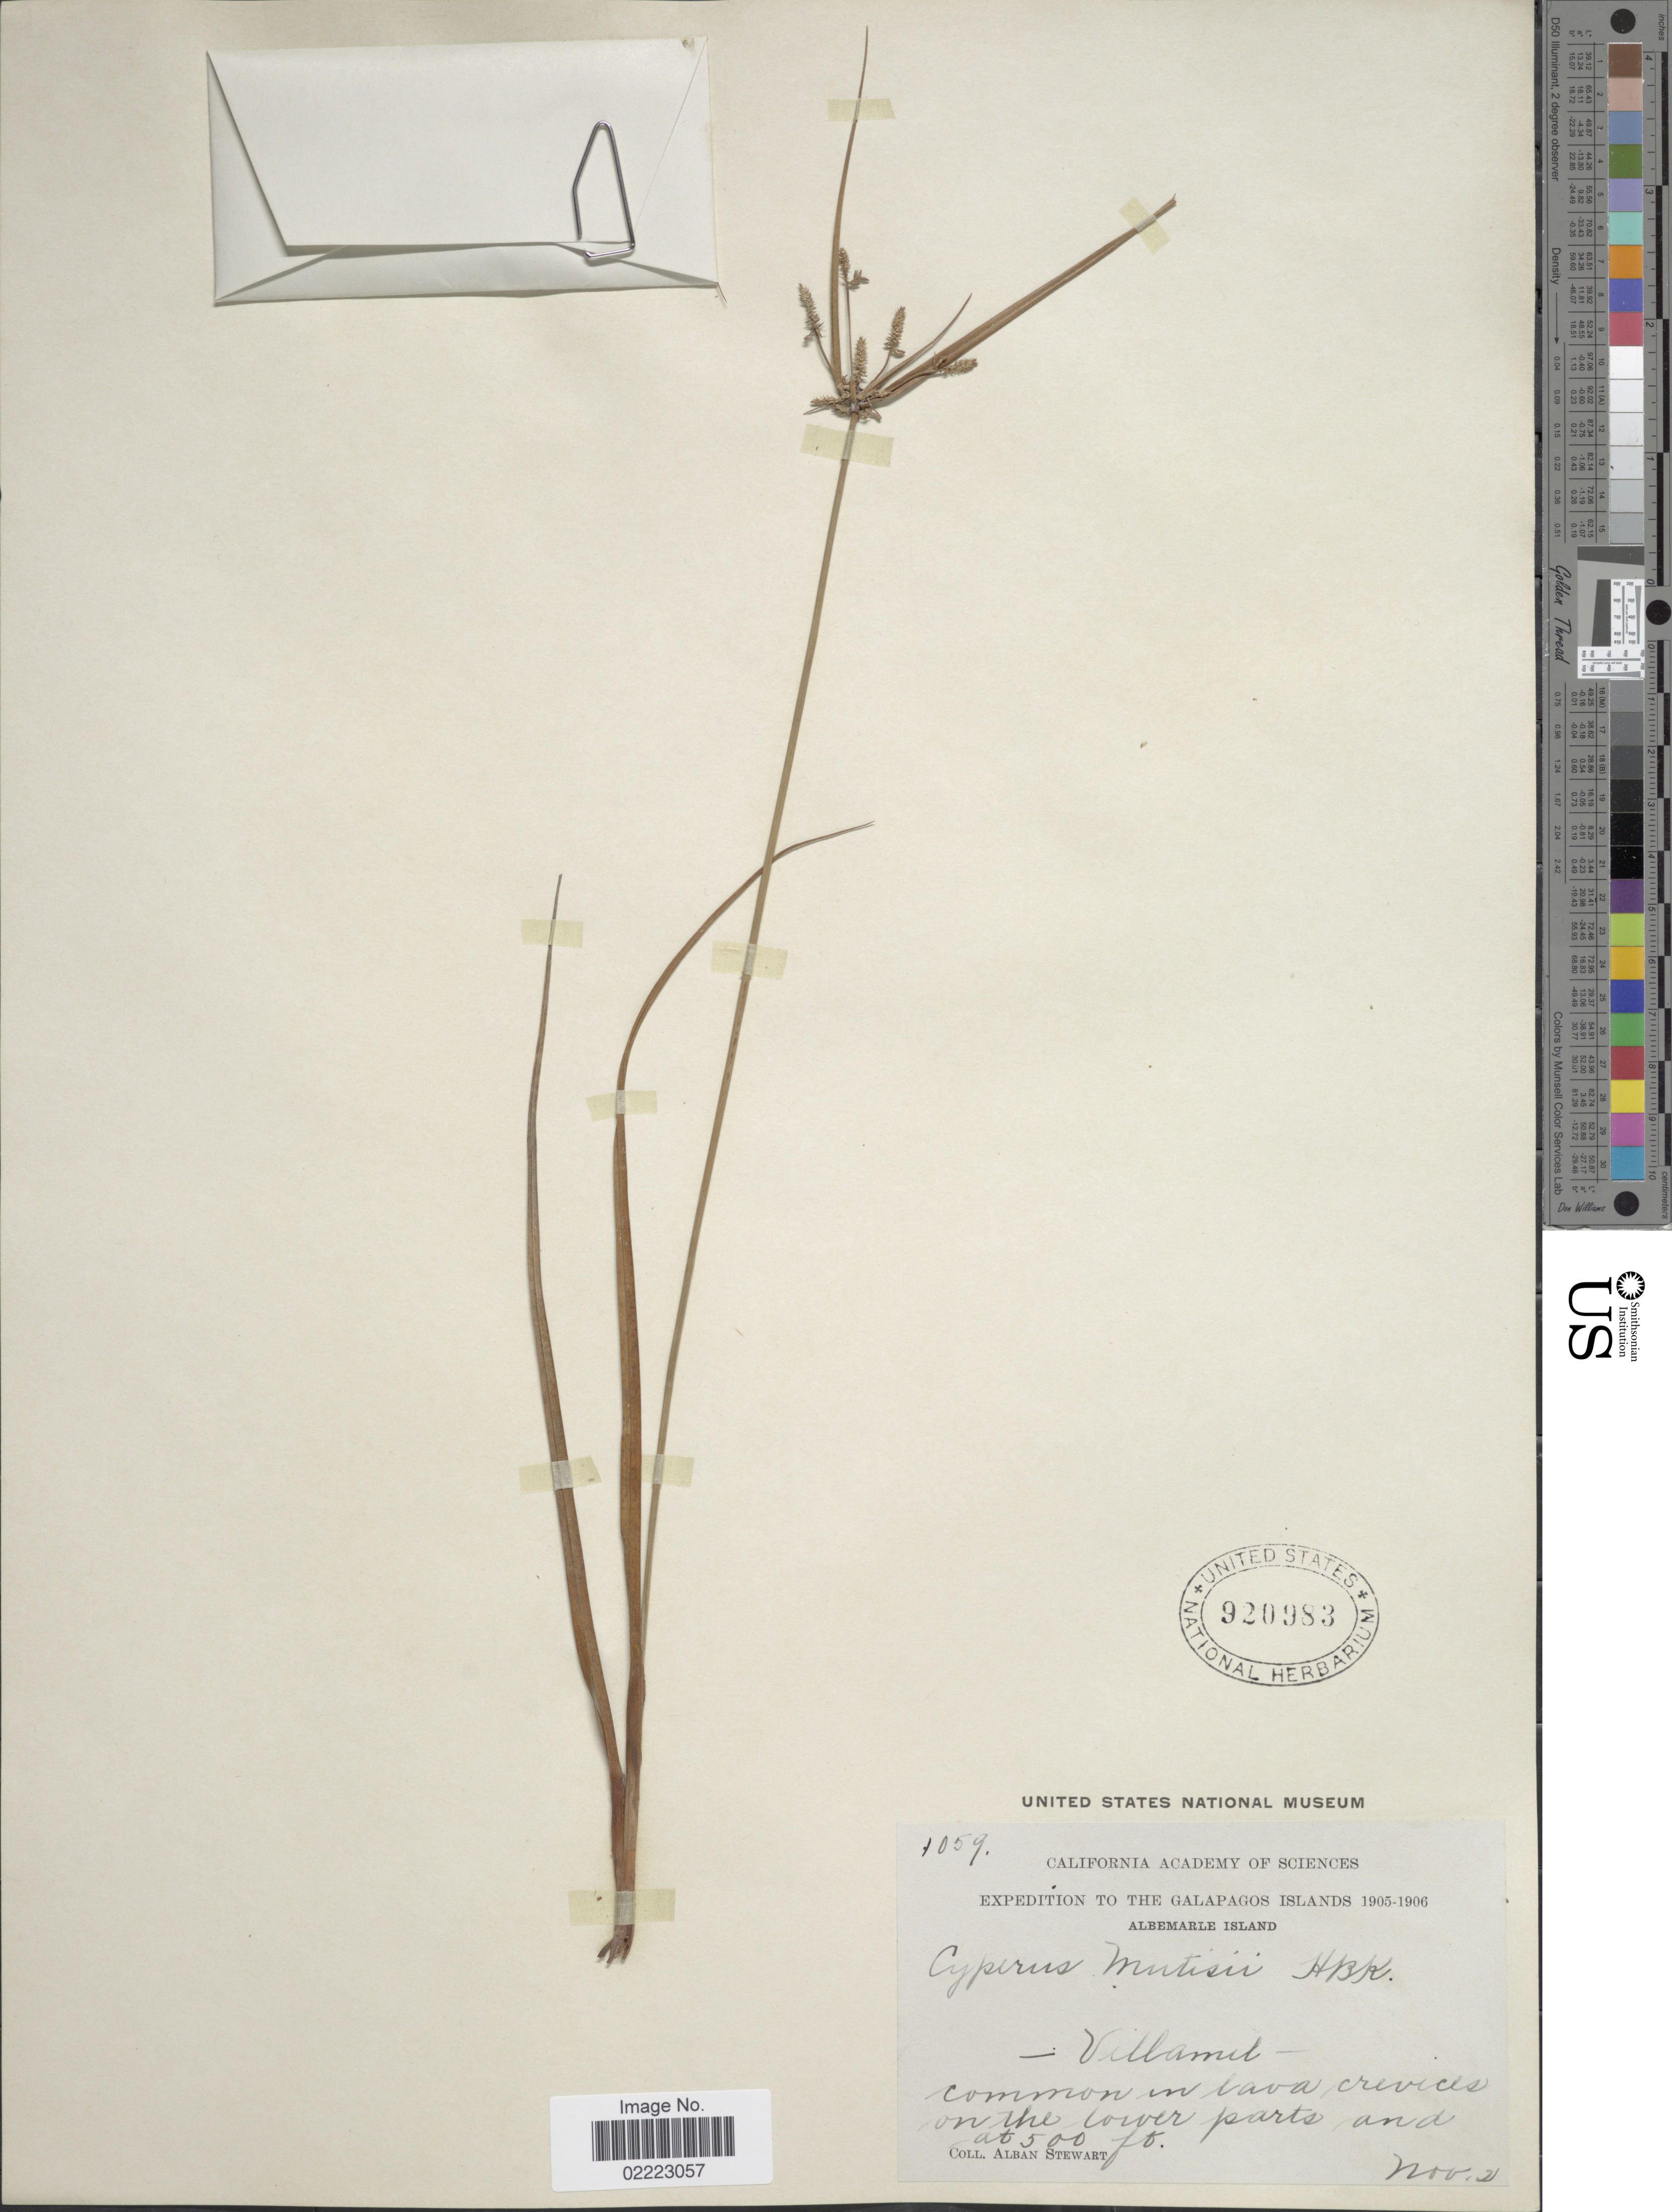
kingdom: Plantae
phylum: Tracheophyta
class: Liliopsida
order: Poales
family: Cyperaceae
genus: Cyperus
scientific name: Cyperus mutisii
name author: (Kunth) Andersson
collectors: A. Stewart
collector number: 1059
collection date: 1905-11-02/1906-11-02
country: Ecuador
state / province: Colón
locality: The Galapagos Islands, Albemarle Island - Villamil - Common in lava crevices on the lower parts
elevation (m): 152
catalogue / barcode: US 920983